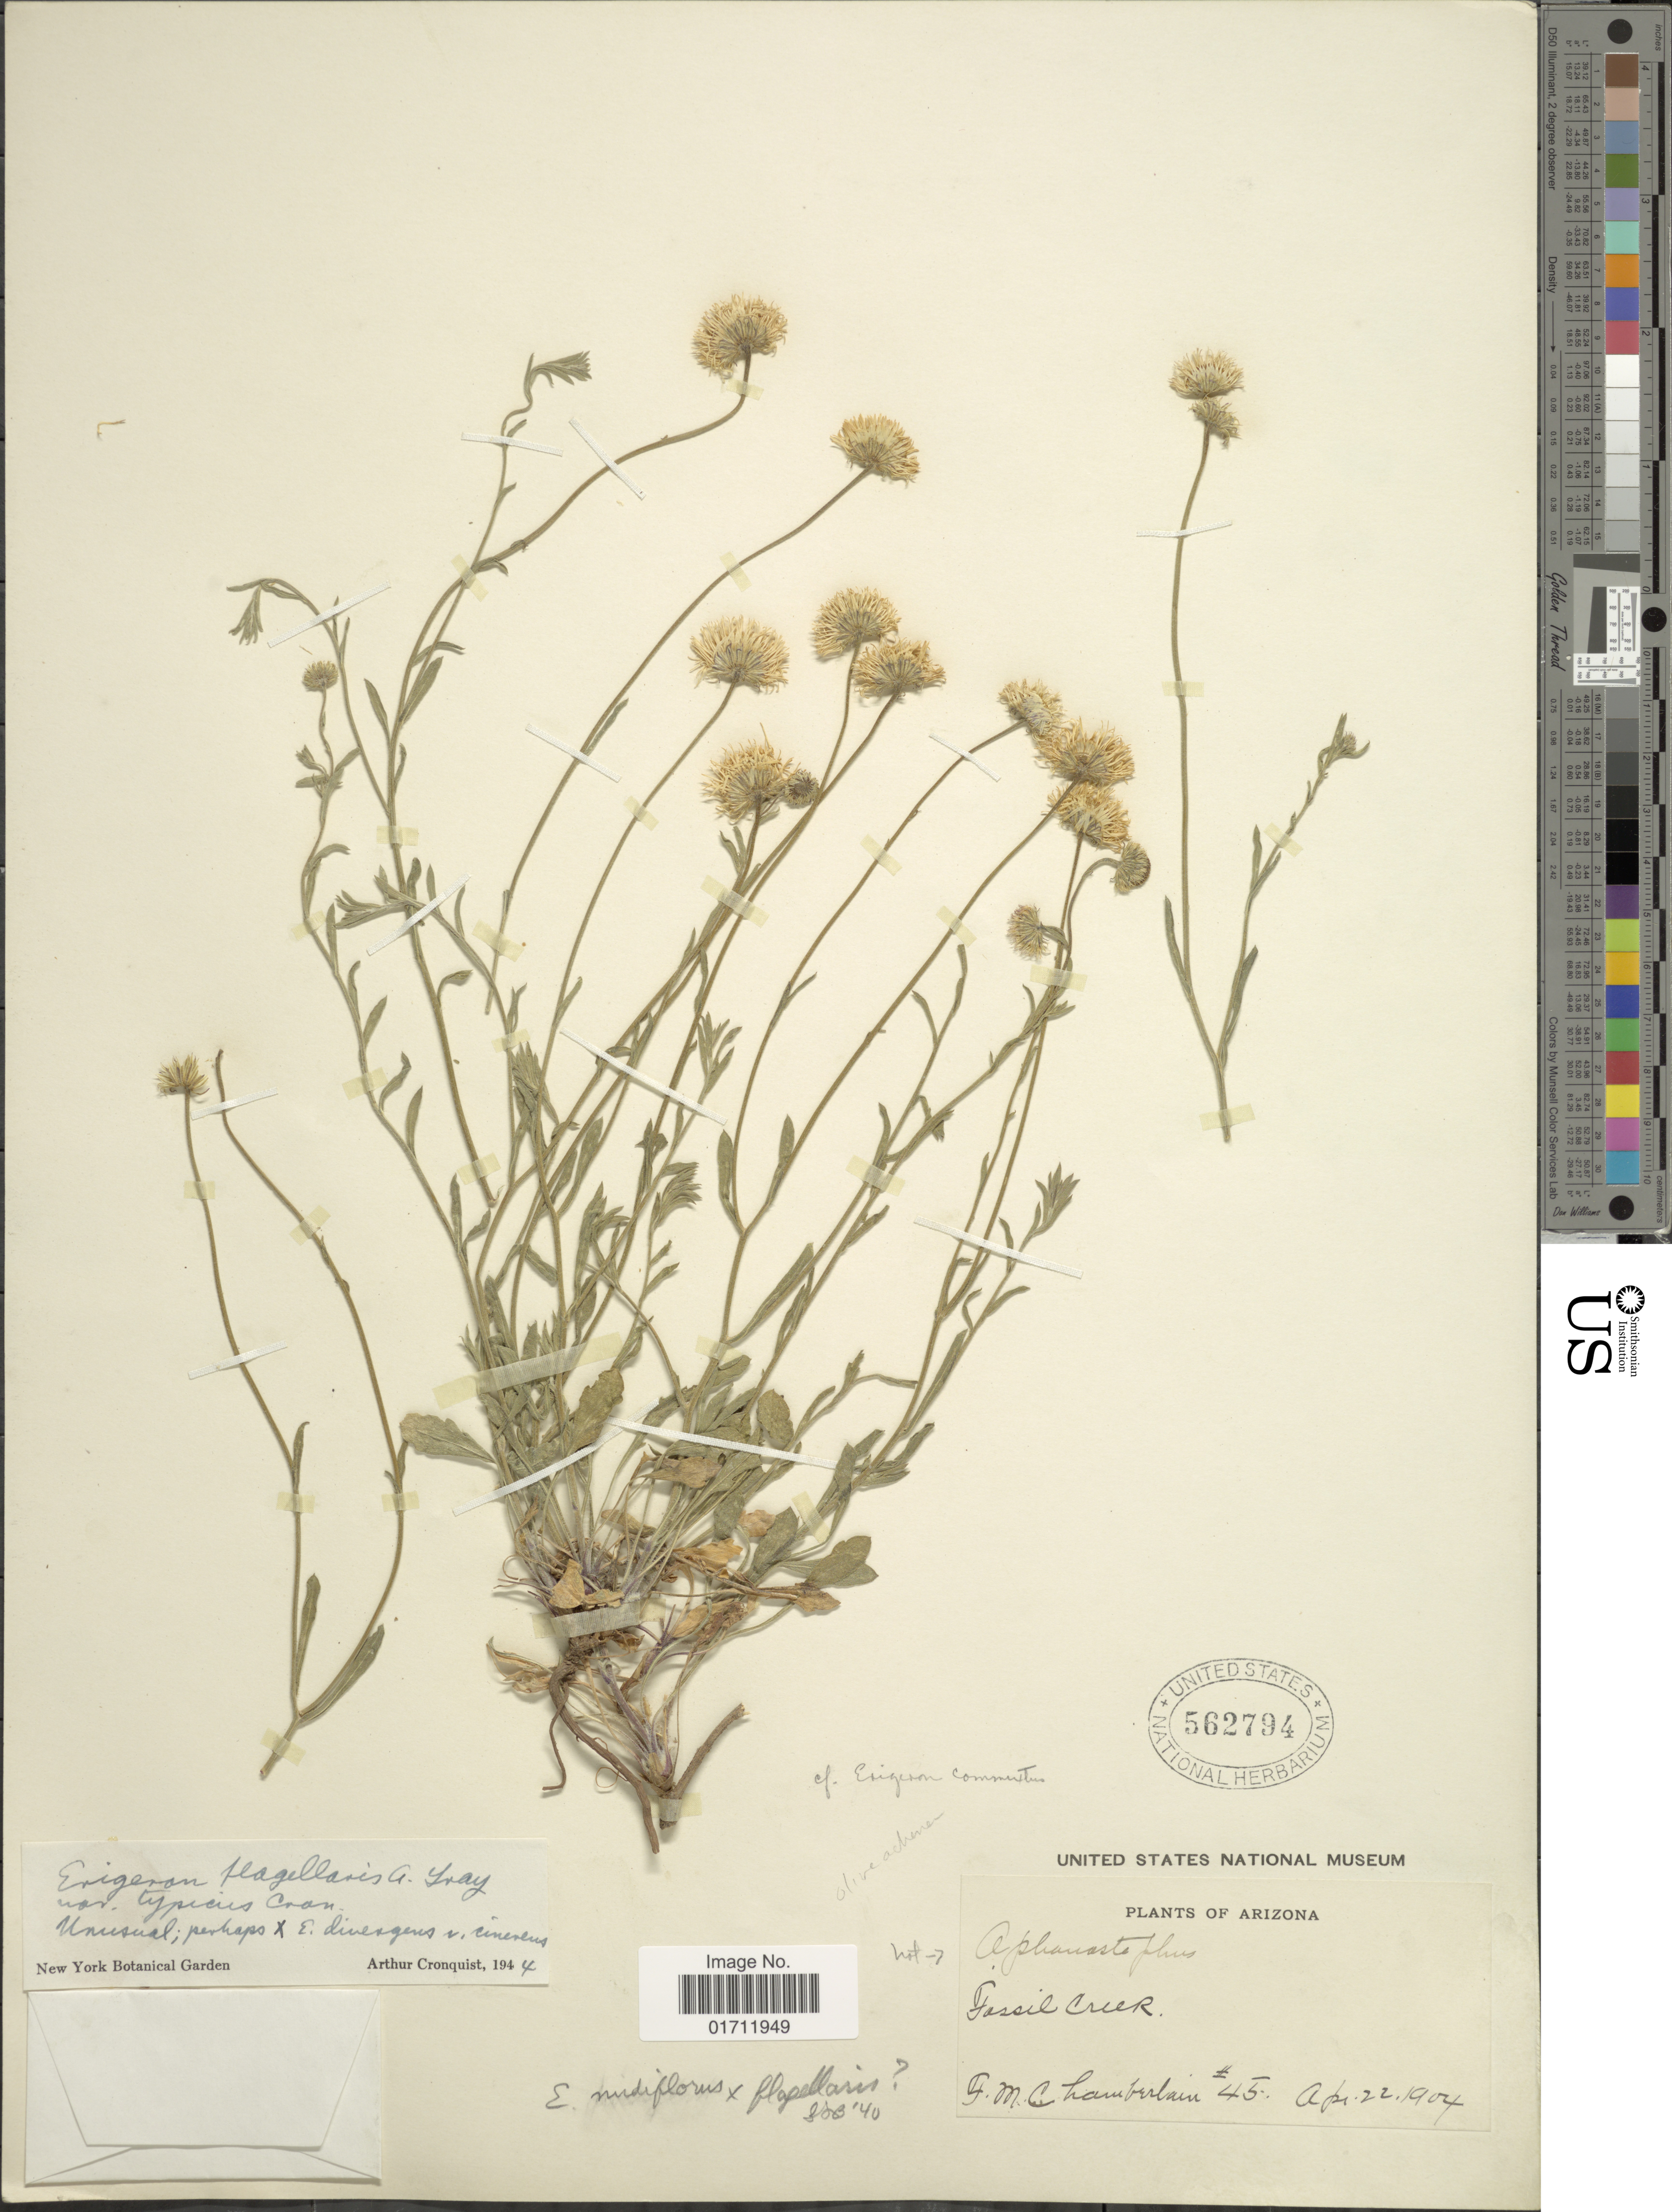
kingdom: Plantae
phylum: Tracheophyta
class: Magnoliopsida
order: Asterales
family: Asteraceae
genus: Erigeron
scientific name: Erigeron divergens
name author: Torr. & A. Gray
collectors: F. Chamberlain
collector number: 45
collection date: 1904-04-22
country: United States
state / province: Arizona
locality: Fossil Creek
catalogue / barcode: US 562794